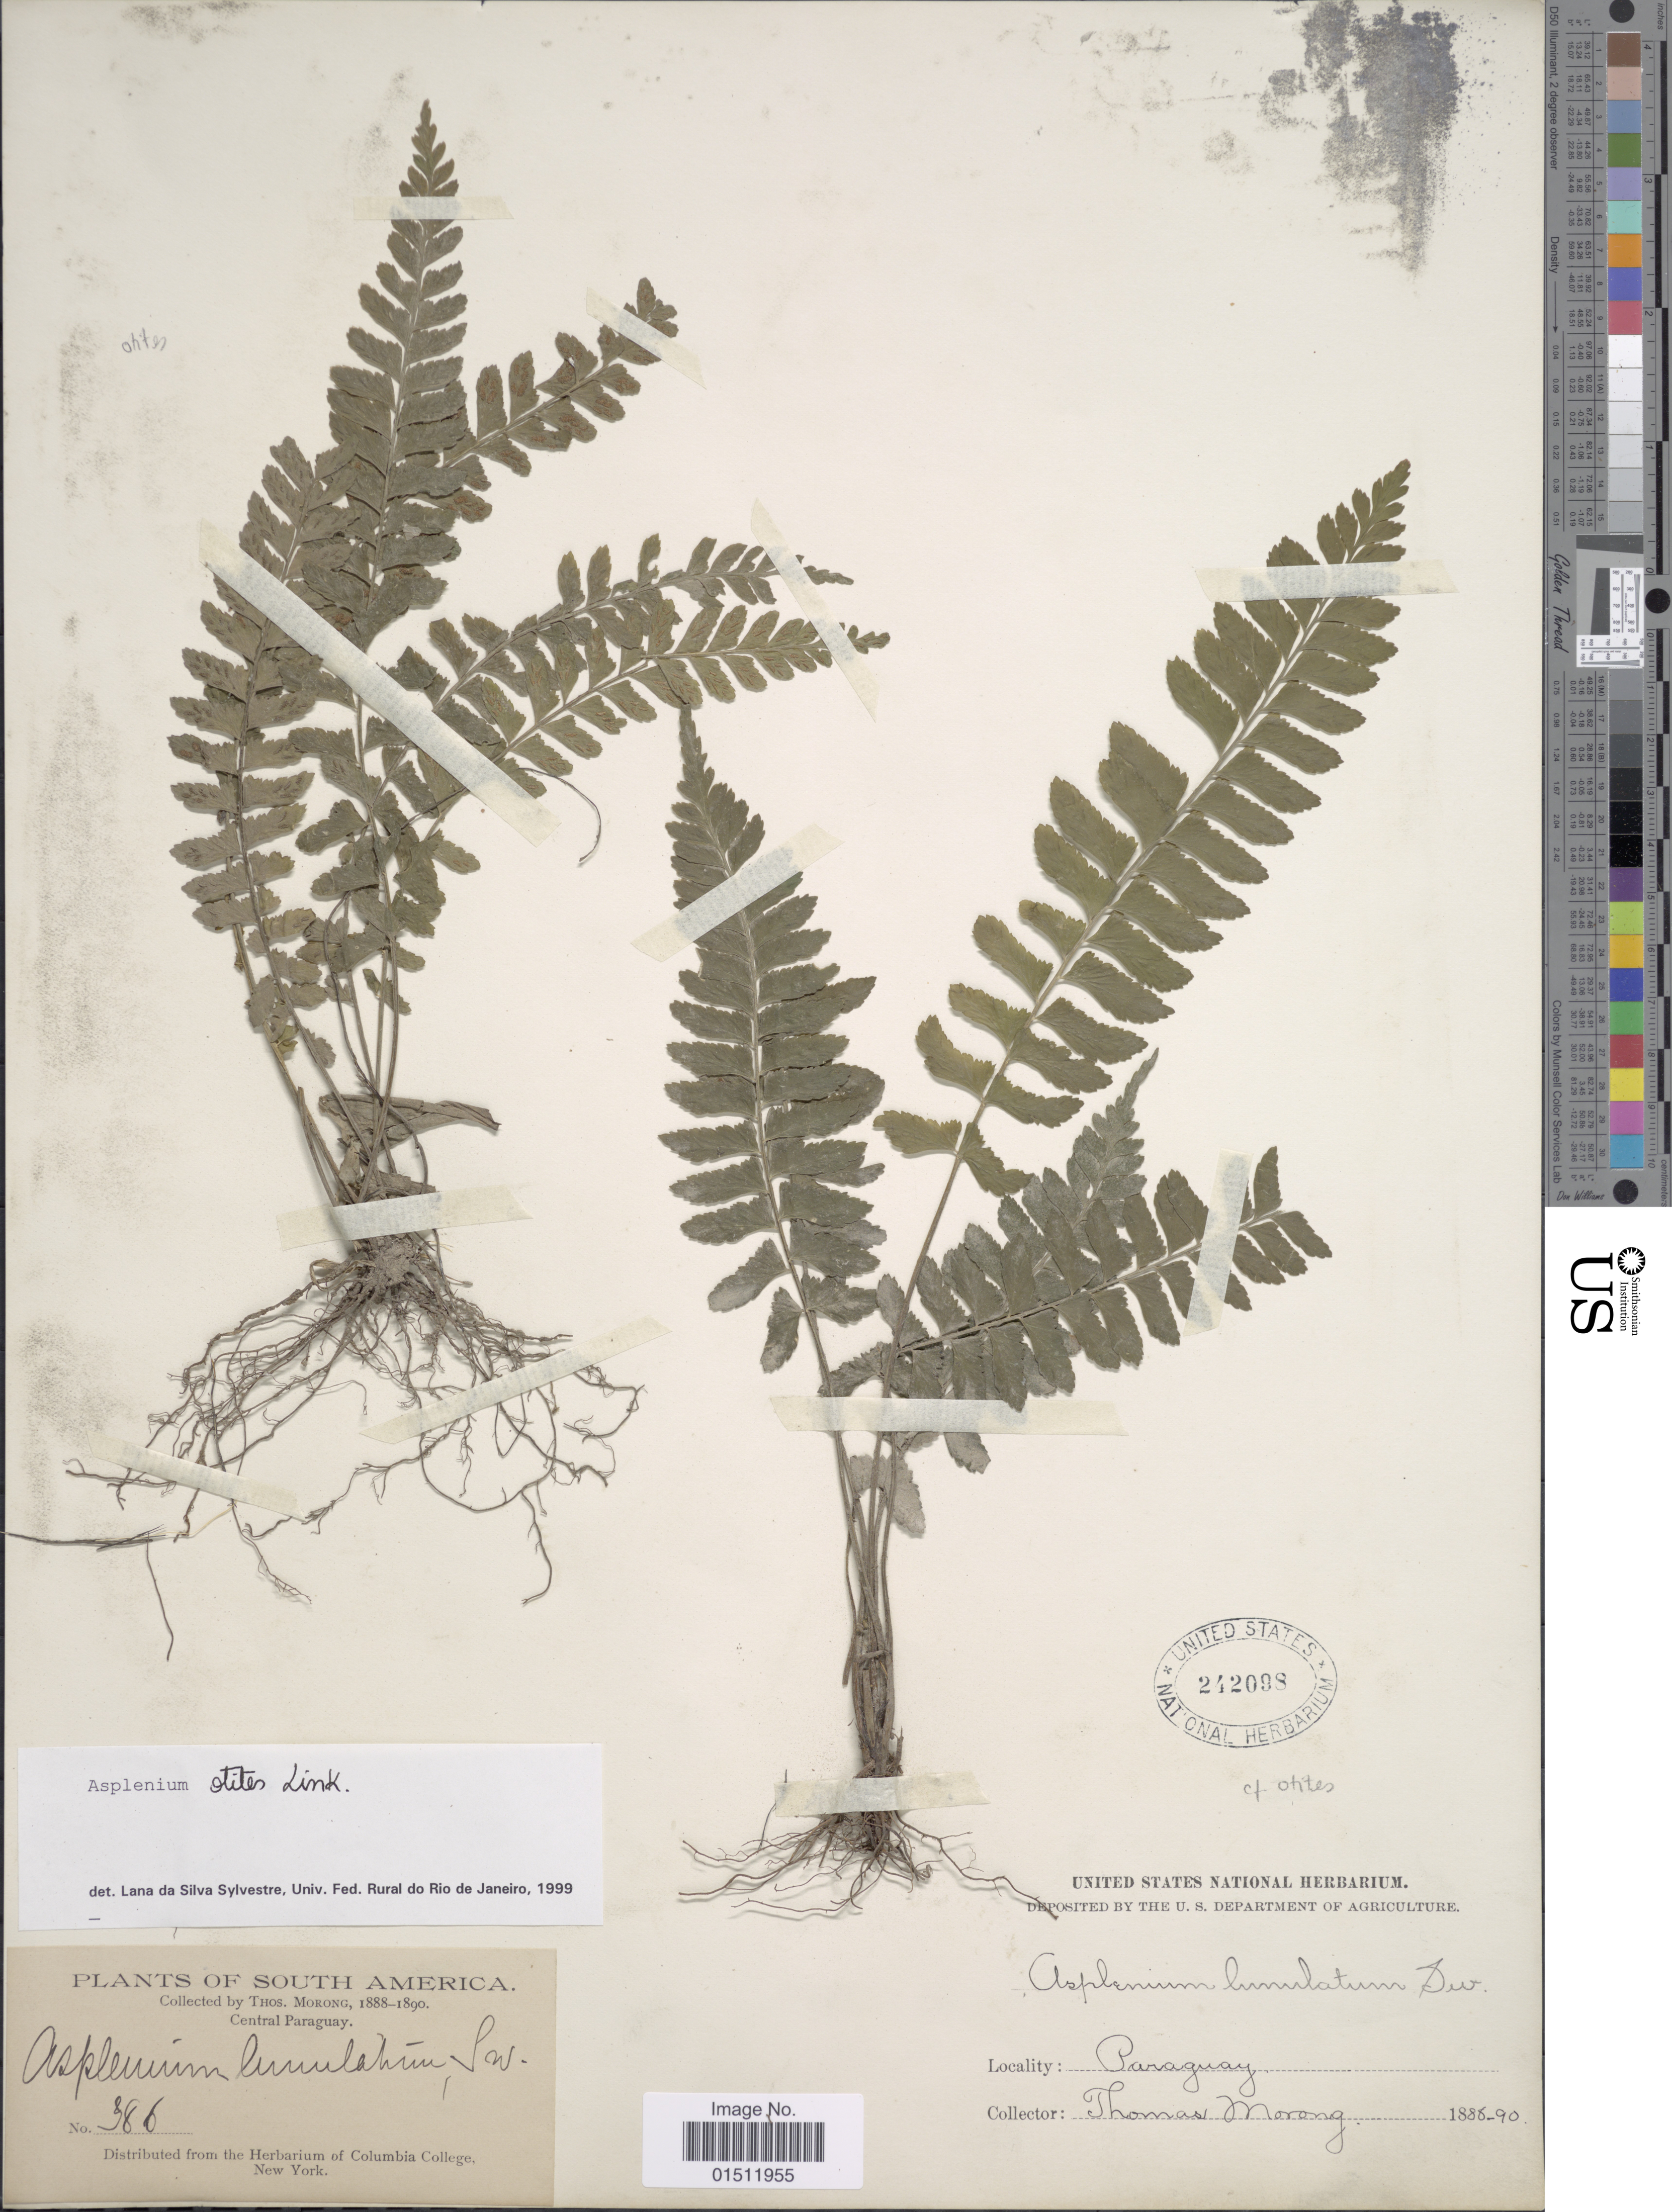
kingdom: Plantae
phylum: Tracheophyta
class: Polypodiopsida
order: Polypodiales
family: Aspleniaceae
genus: Asplenium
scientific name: Asplenium otites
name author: Link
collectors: ex herb. T. Morong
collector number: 386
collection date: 1888/1890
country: Paraguay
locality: Paraguay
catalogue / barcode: US 242098